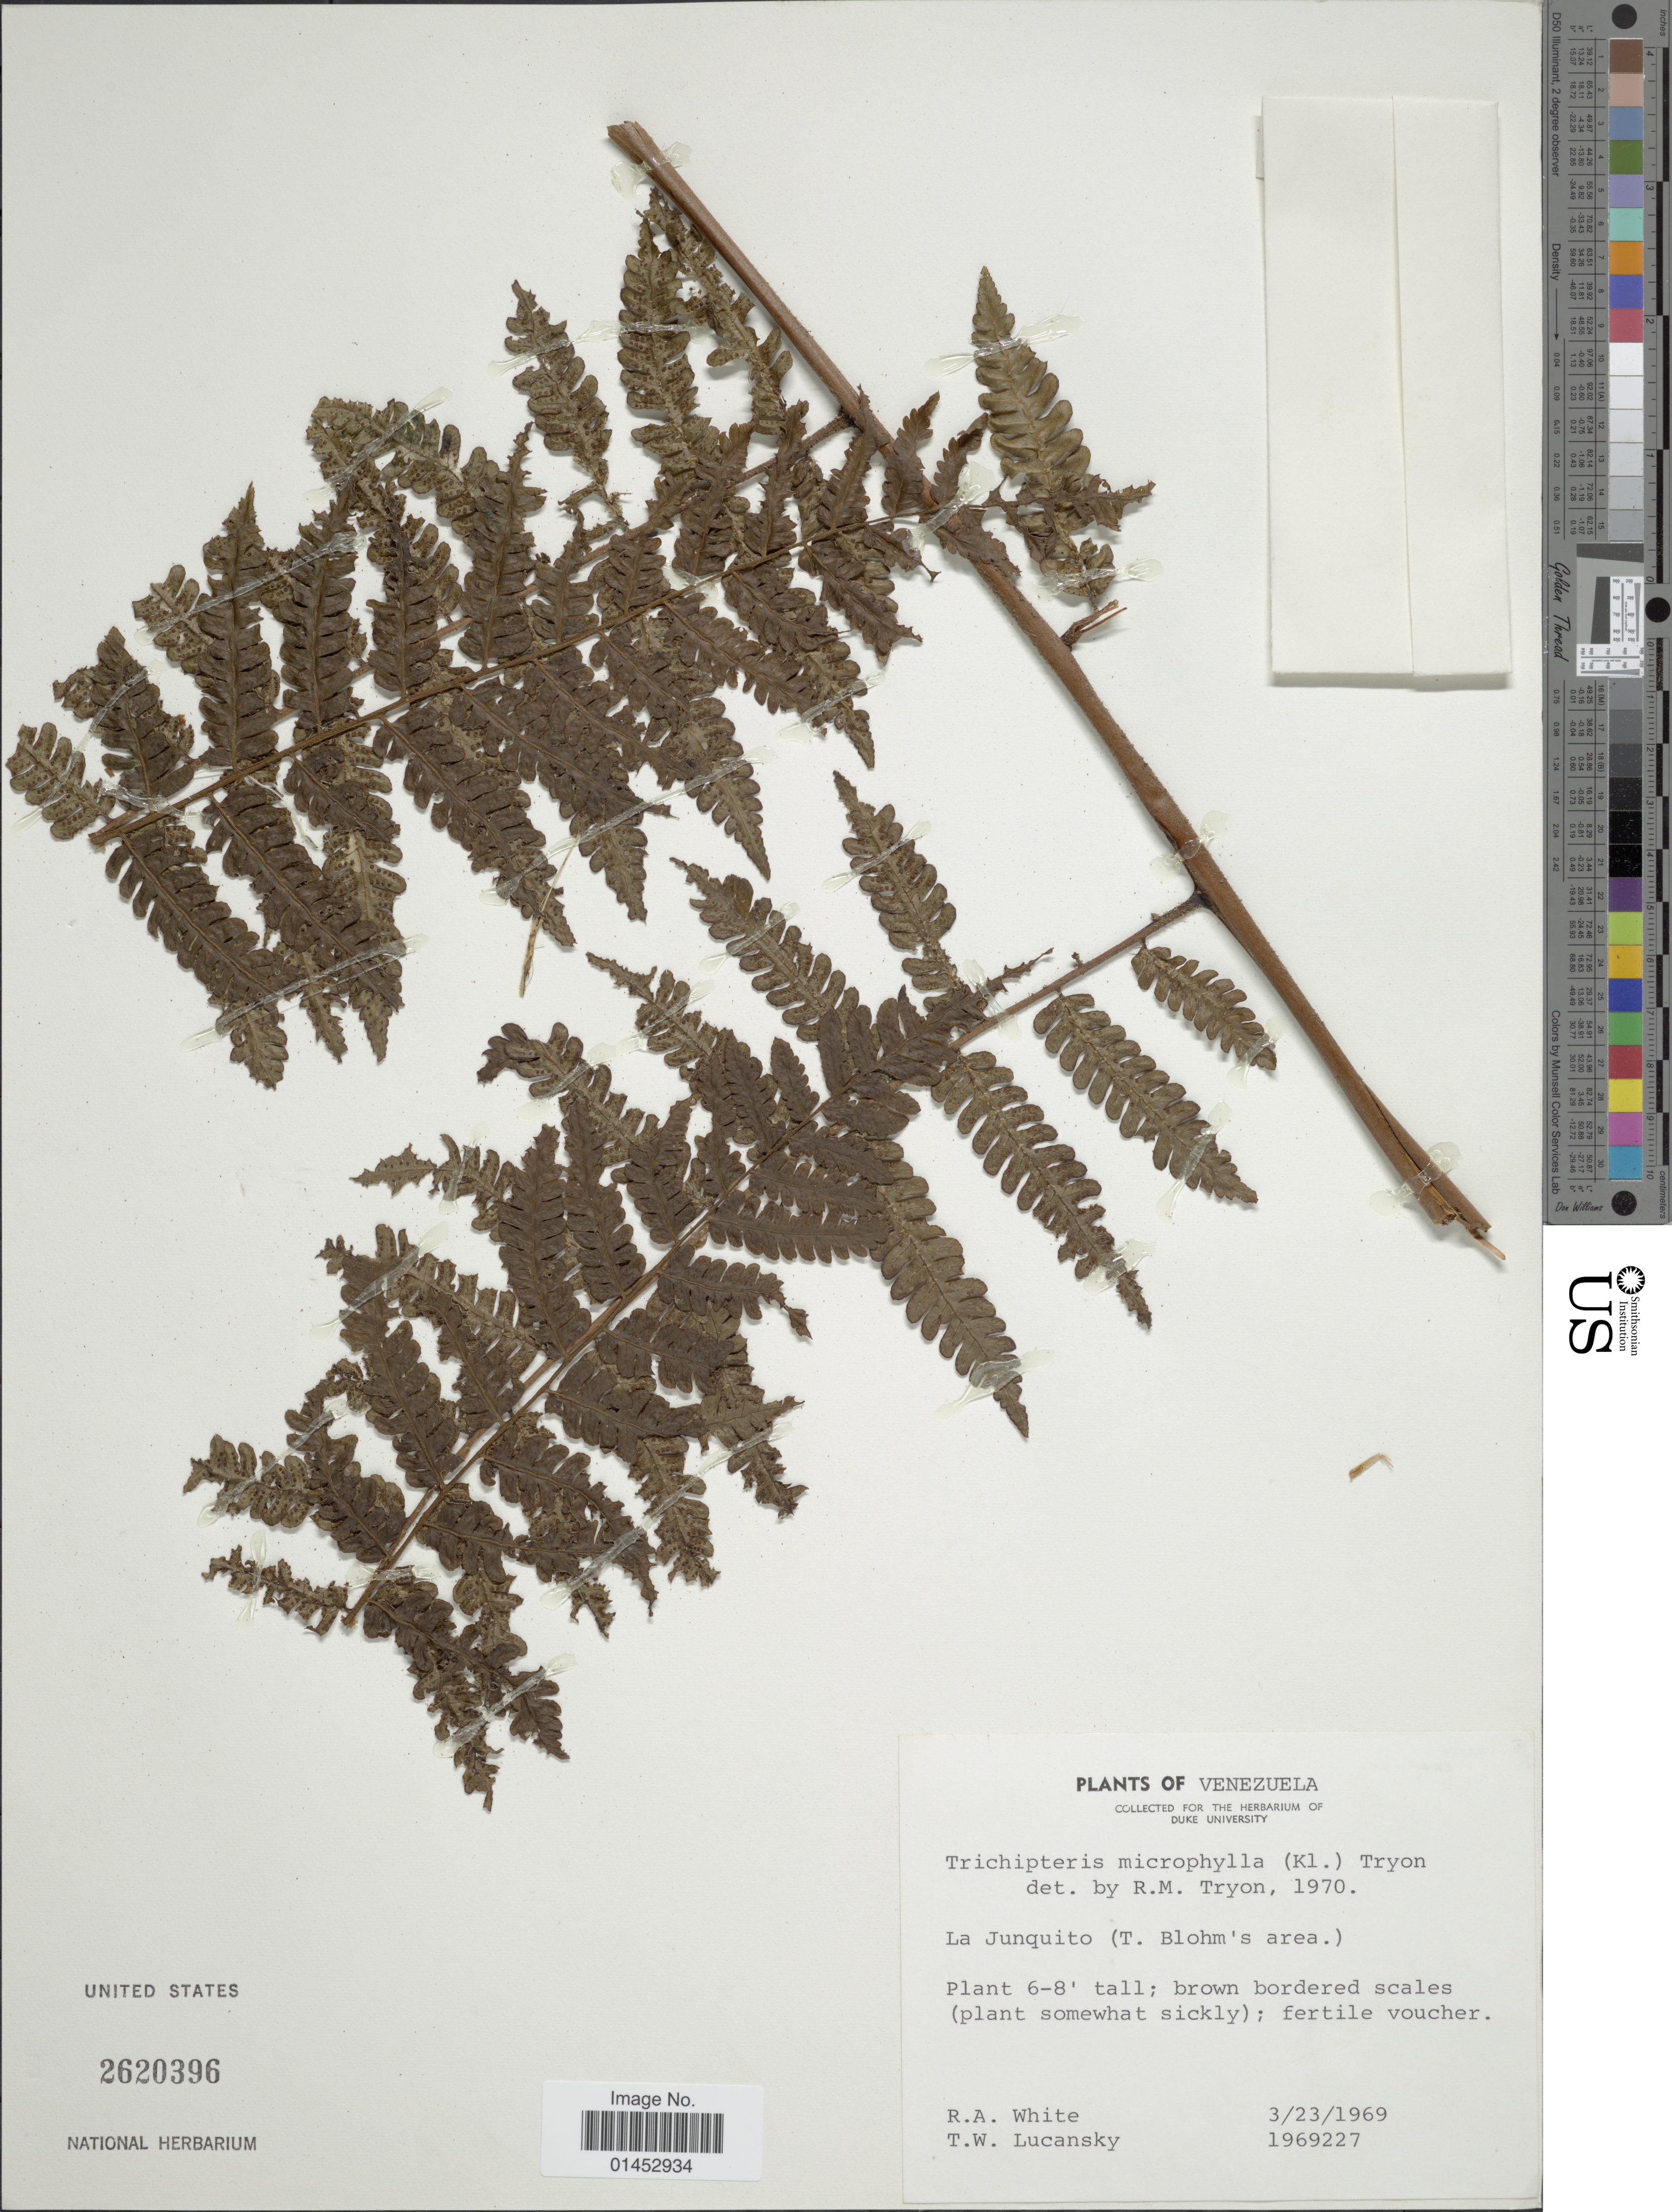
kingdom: Plantae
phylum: Tracheophyta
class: Polypodiopsida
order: Cyatheales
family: Cyatheaceae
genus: Cyathea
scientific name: Cyathea squamata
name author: (Klotzsch) Domin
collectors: R. A. White & T. Lucansky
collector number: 1969227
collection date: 1969-03-23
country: Venezuela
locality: La Junquito (T. Blohm's area)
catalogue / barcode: US 2620396